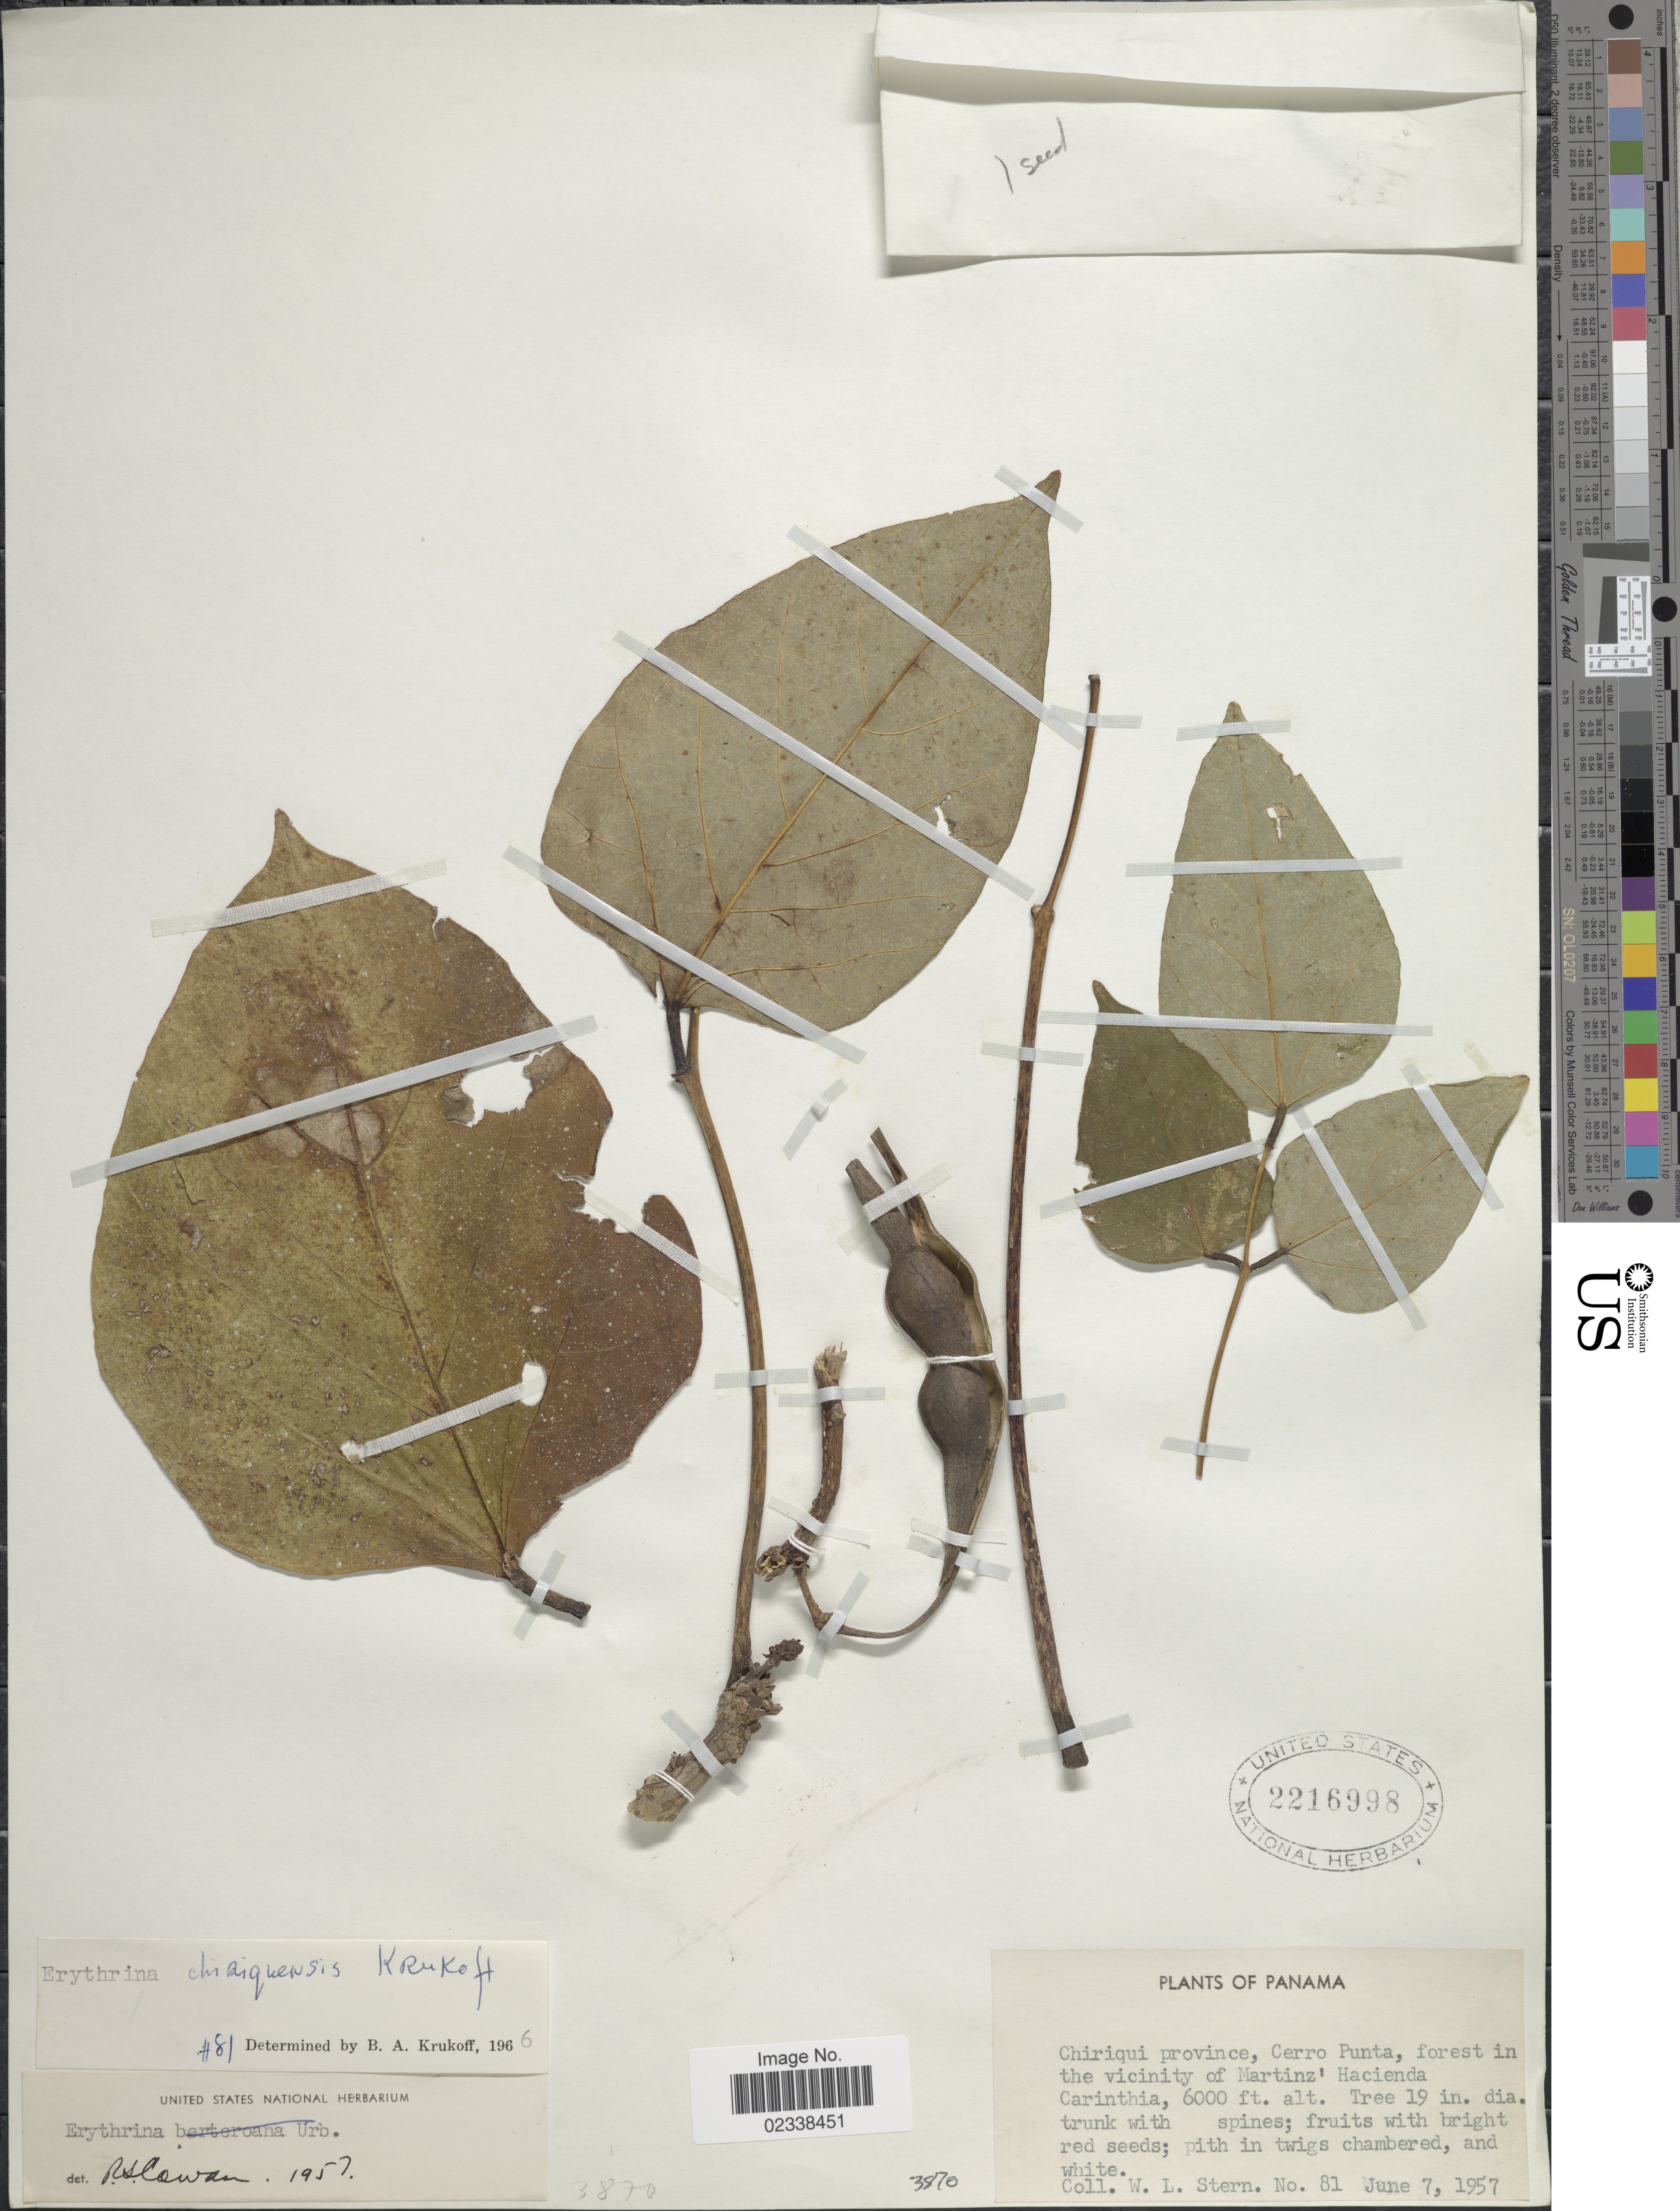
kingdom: Plantae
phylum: Tracheophyta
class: Magnoliopsida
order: Fabales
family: Fabaceae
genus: Erythrina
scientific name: Erythrina chiriquensis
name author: Krukoff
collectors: W. L. Stern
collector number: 81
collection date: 1957-06-07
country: Panama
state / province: Chiriqui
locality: Cerro Punta, the vicinity of Martinz' Hacienda Carinthia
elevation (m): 1829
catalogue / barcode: US 2216998